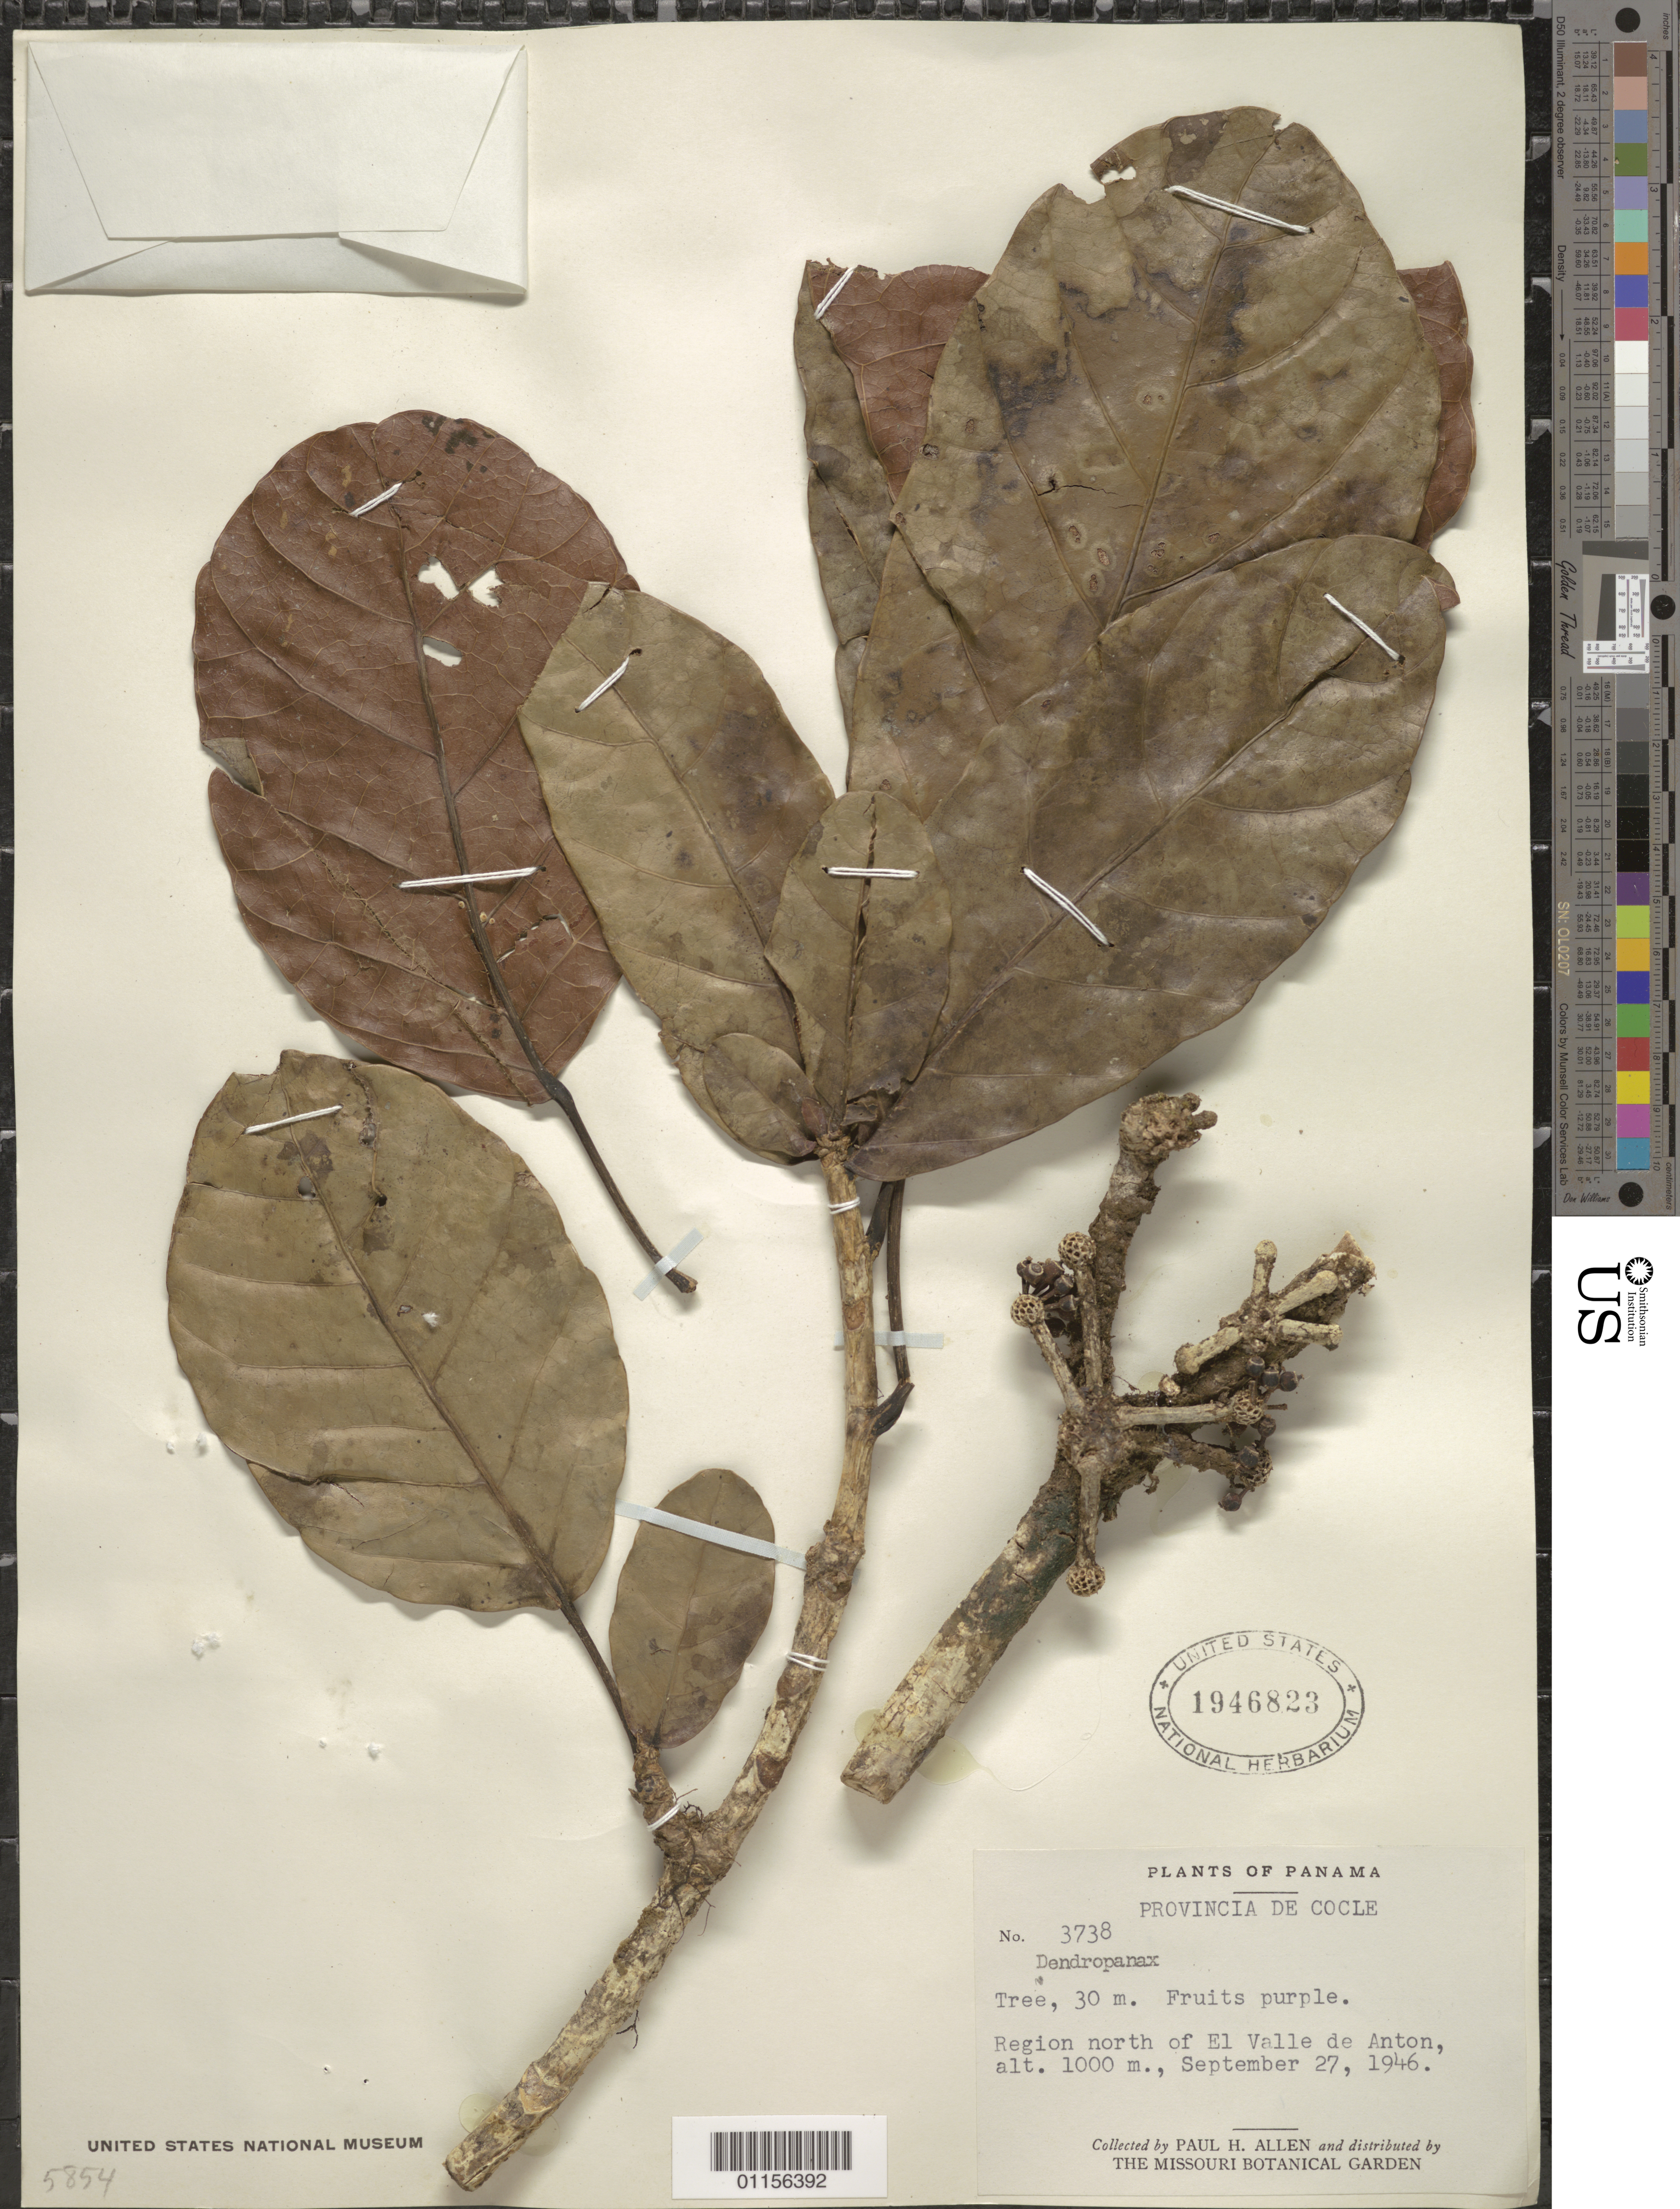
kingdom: Plantae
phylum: Tracheophyta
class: Magnoliopsida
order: Apiales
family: Araliaceae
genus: Dendropanax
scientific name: Dendropanax sp.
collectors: P. H. Allen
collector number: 3738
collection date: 1946-09-27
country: Panama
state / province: Coclé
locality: Region N of El Valle de Anton.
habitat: Tree.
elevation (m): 1000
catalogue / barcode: US 1946823